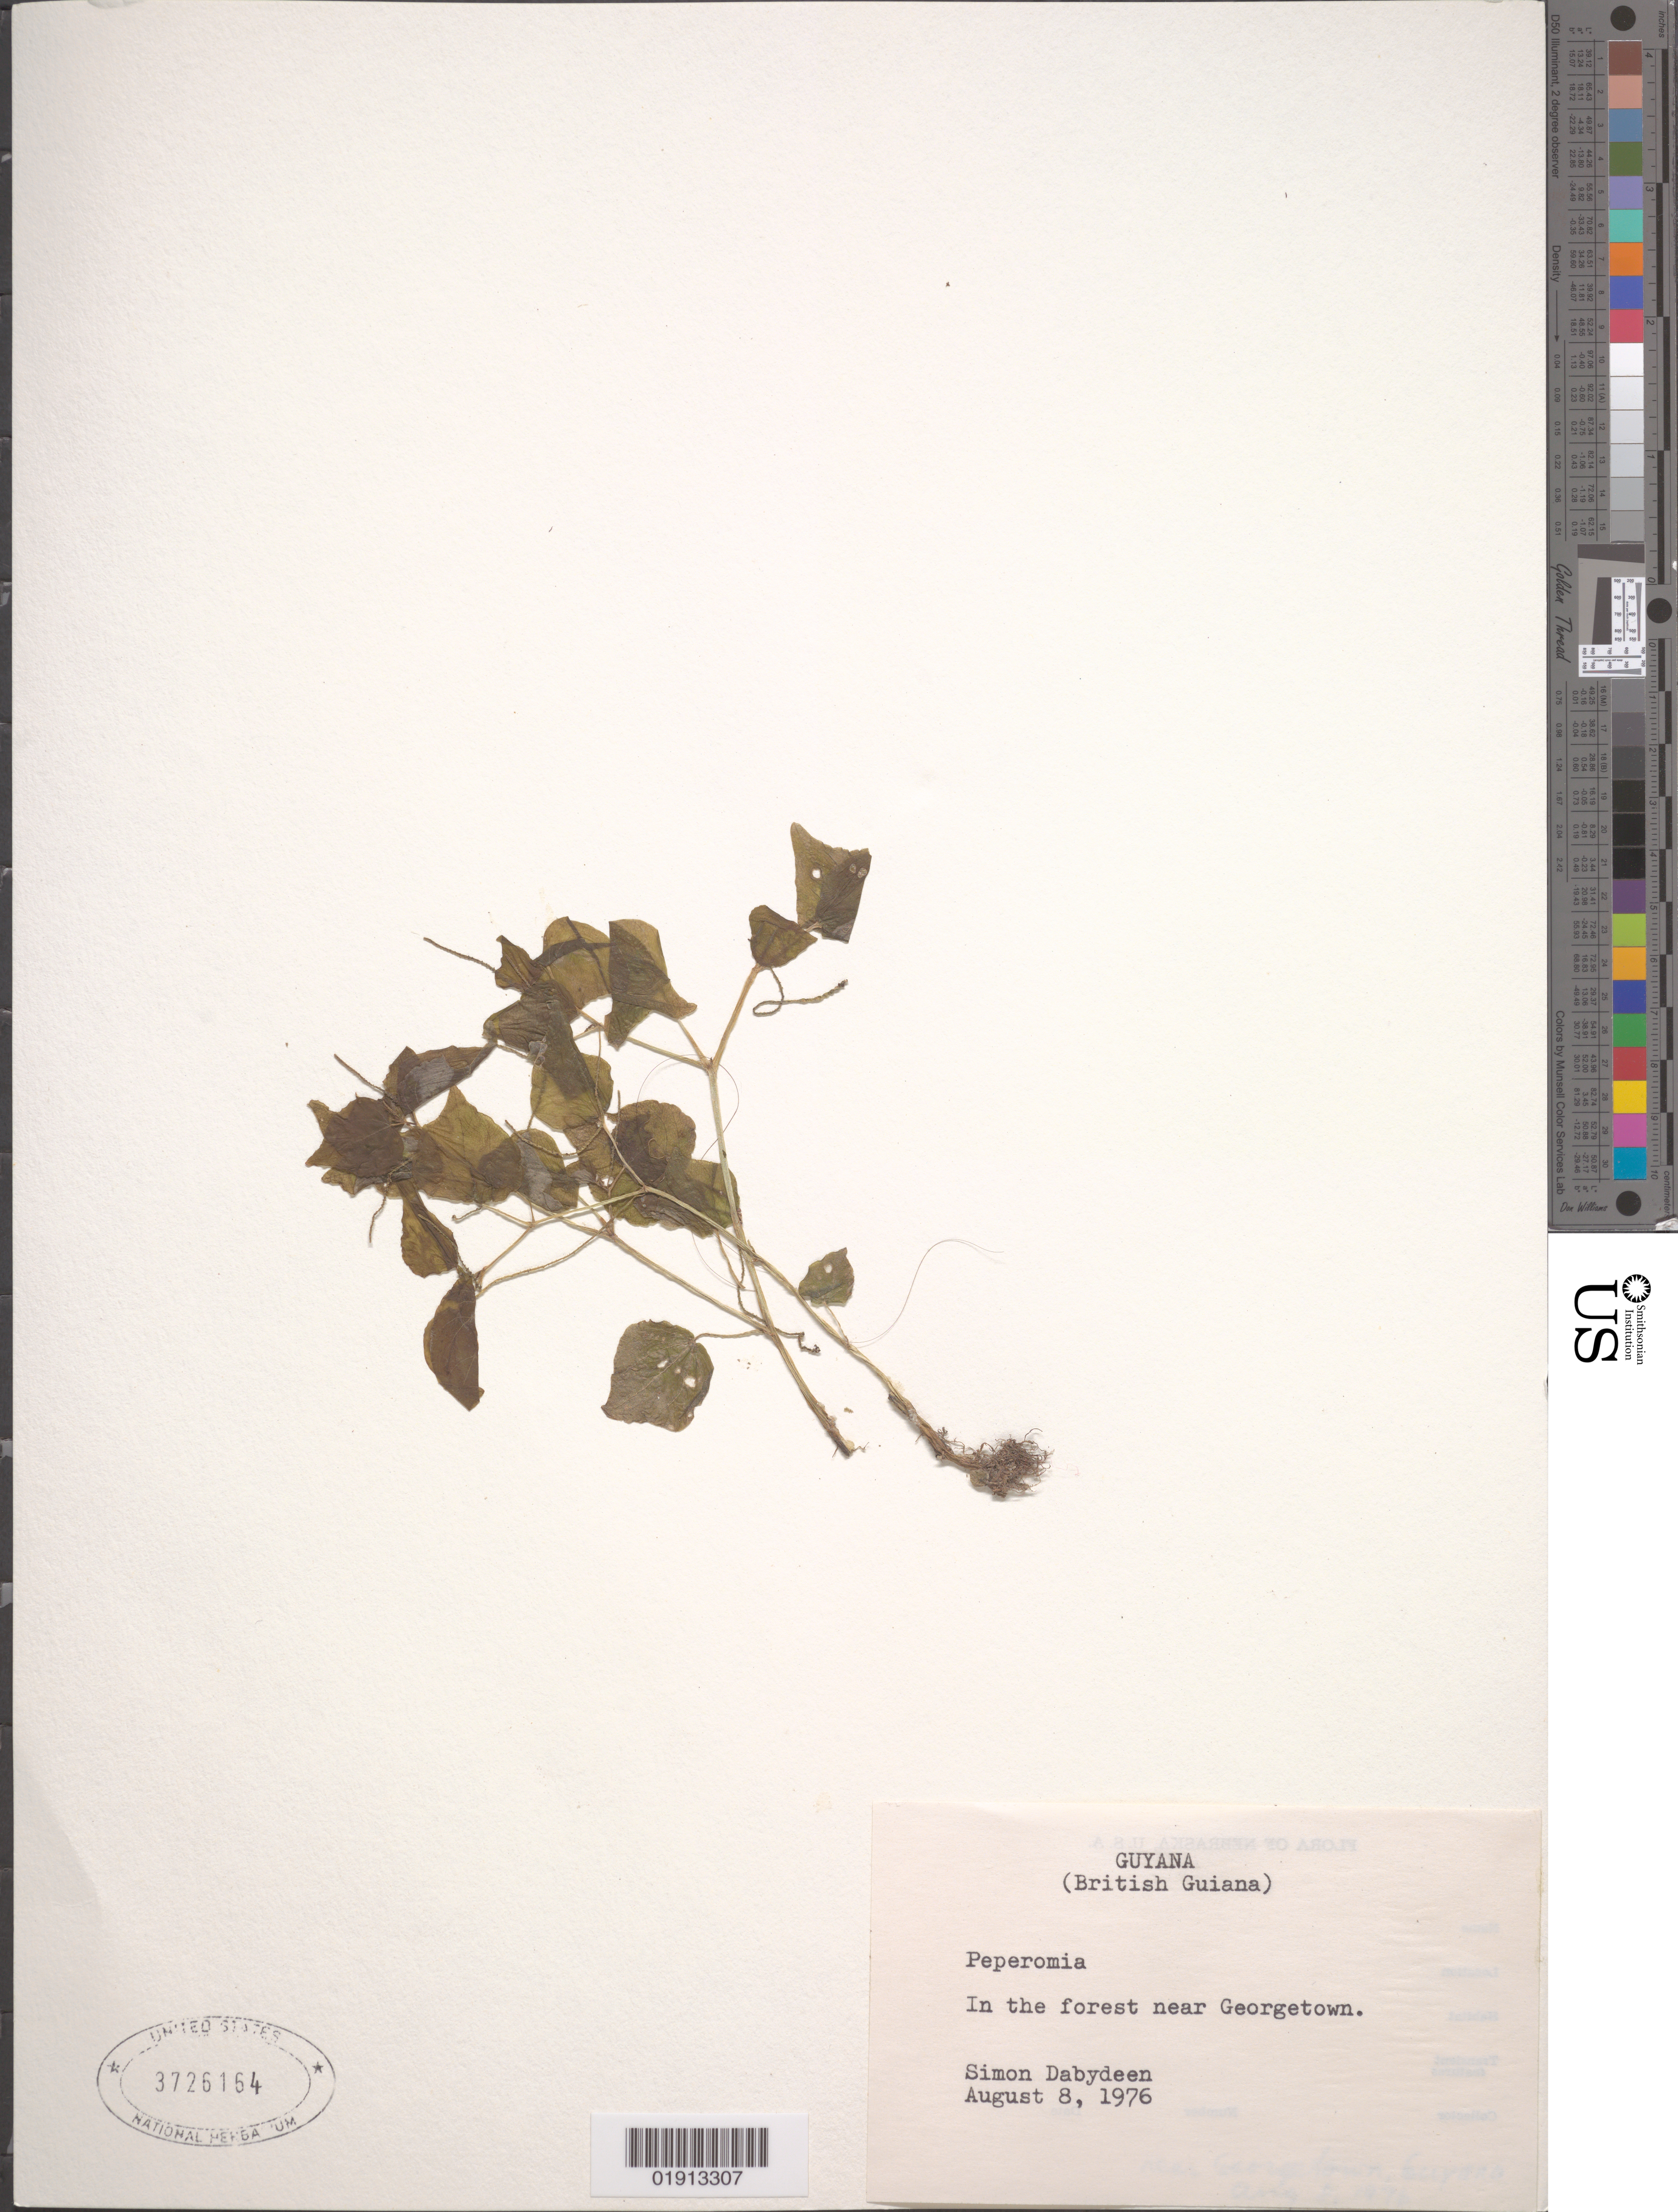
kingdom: Plantae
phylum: Tracheophyta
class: Magnoliopsida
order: Piperales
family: Piperaceae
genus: Peperomia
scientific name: Peperomia pellucida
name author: (L.) Kunth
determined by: Jiménez, José Estaban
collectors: S. Dabydeen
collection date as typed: August 8, 1976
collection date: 1976-08-08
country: Guyana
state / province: Demerara-Mahaica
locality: In the forest near Georgetown.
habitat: In forest.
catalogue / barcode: US 3726164